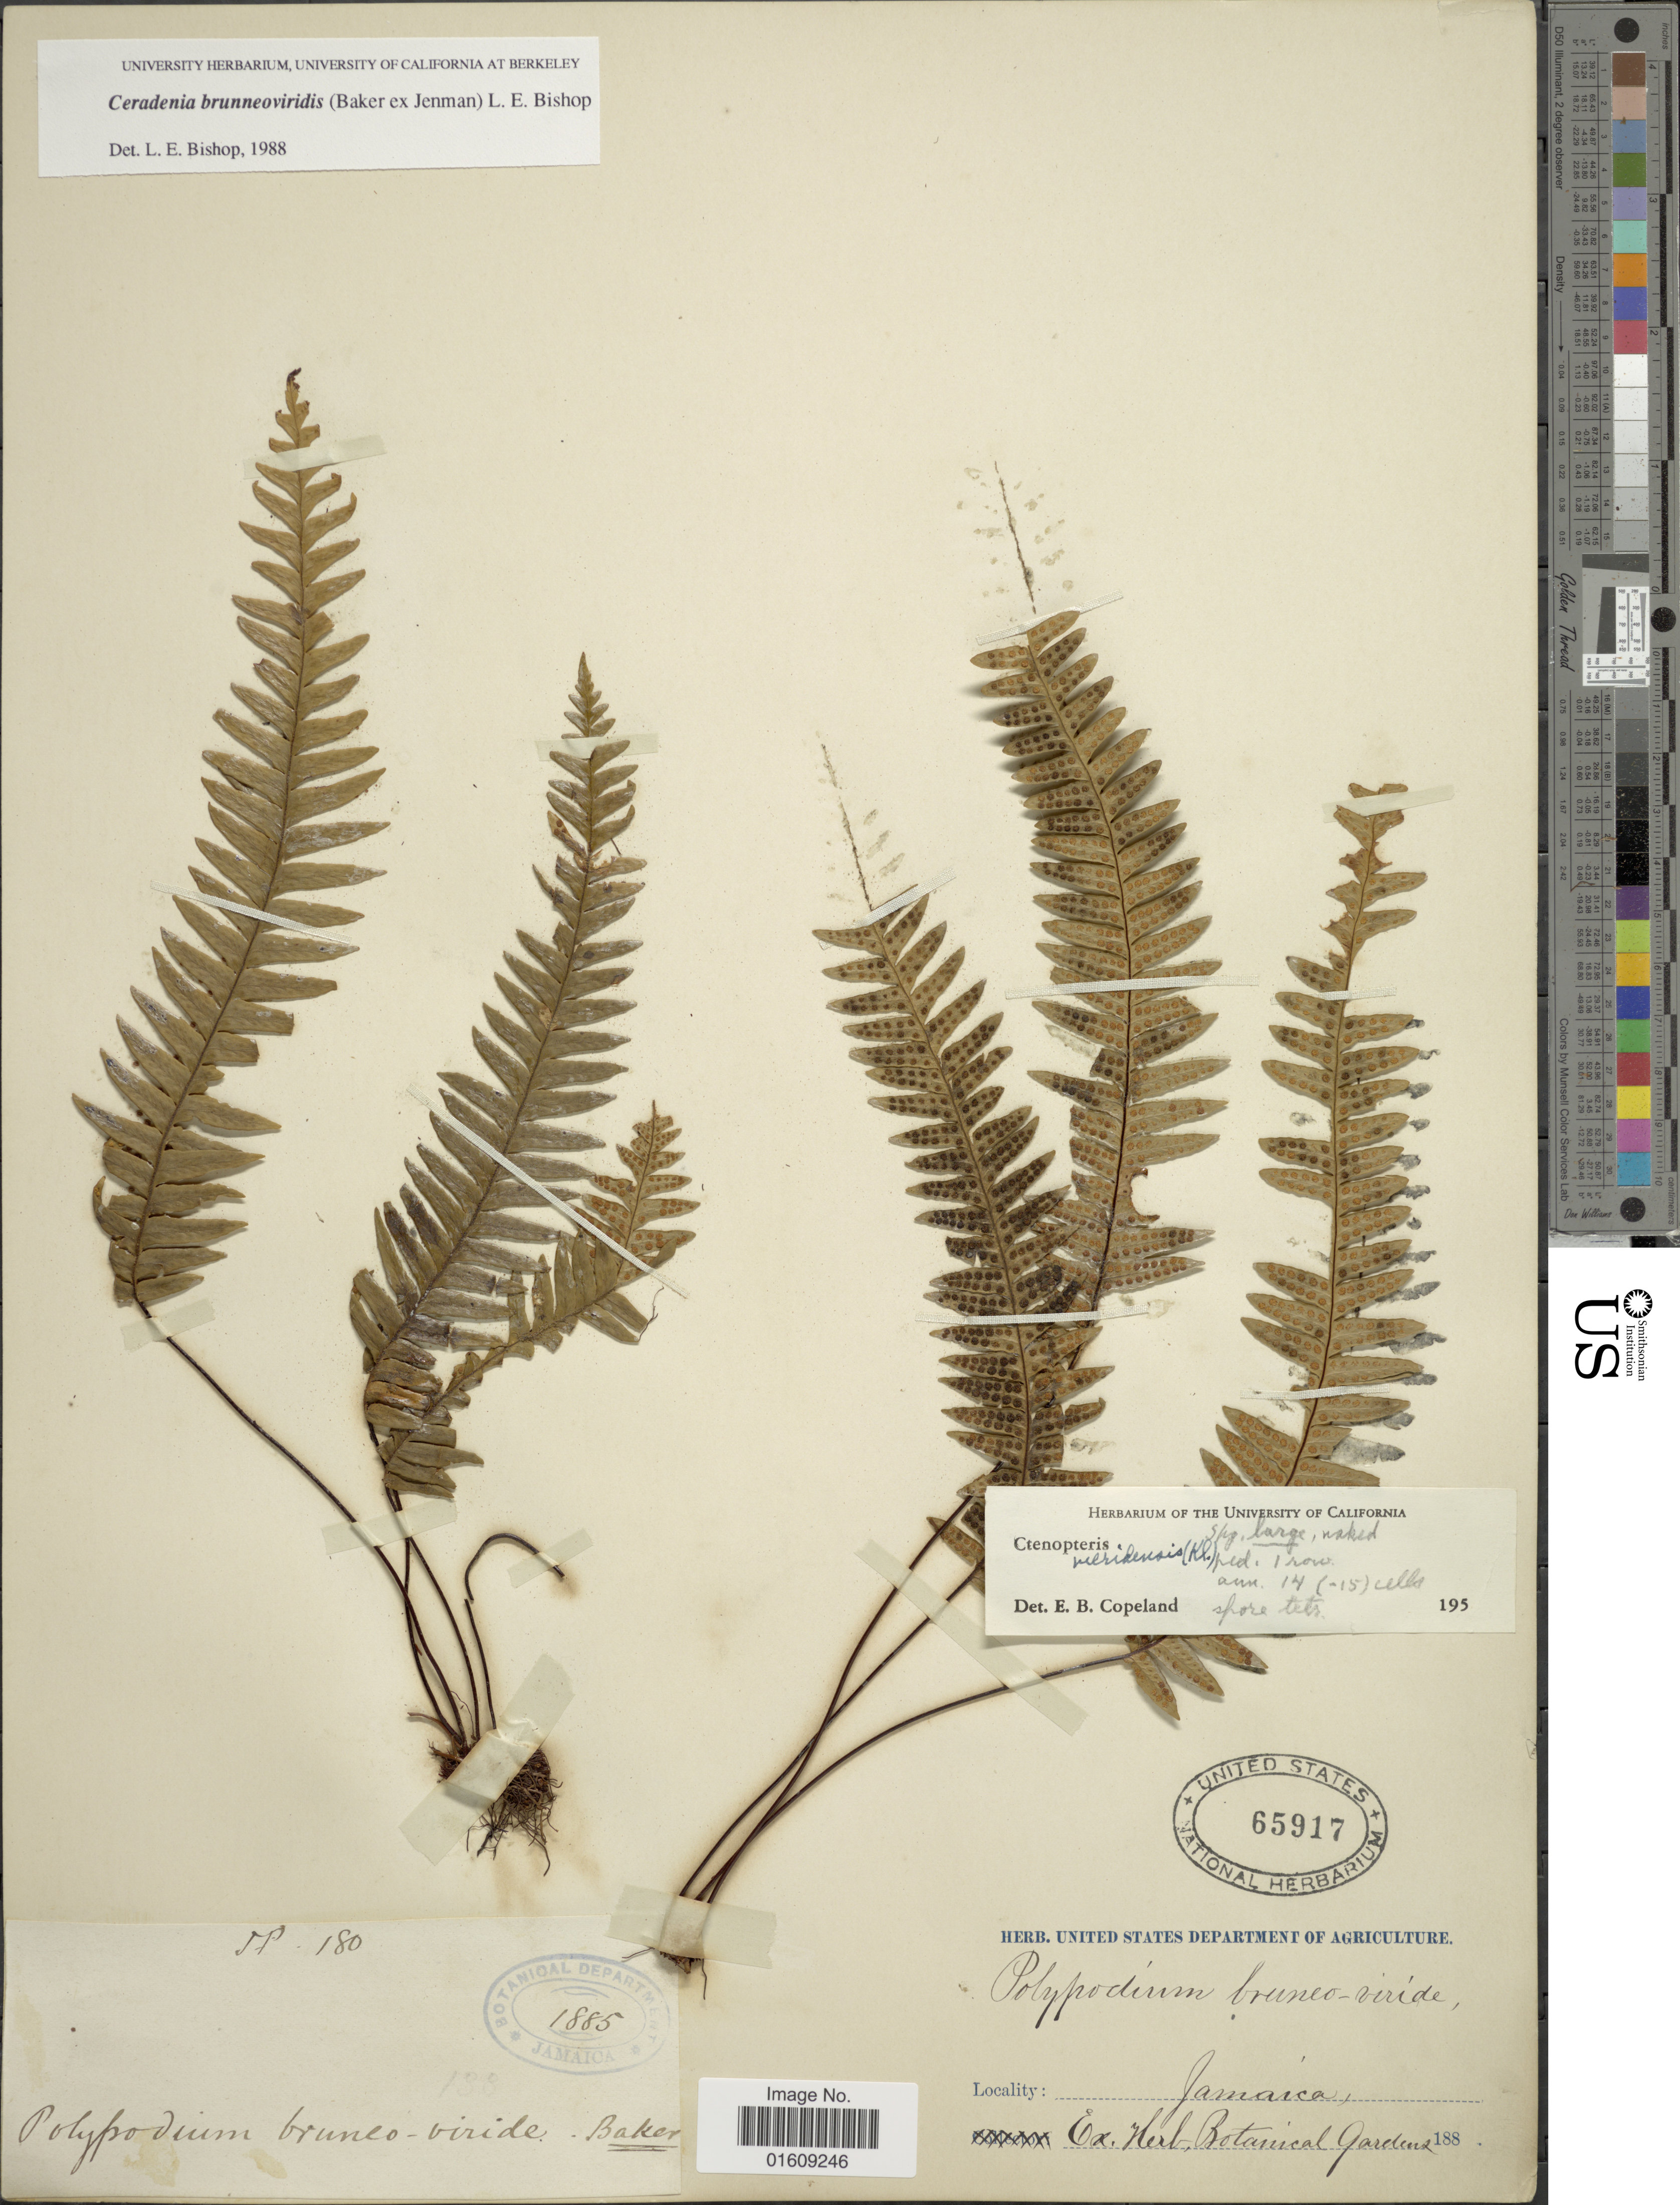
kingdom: Plantae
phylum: Tracheophyta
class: Polypodiopsida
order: Polypodiales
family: Polypodiaceae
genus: Ceradenia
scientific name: Ceradenia brunneoviridis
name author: (Baker ex Jenman) L.E. Bishop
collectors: J.P.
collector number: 180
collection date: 1885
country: Jamaica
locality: Jamaica.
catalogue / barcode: US 65917